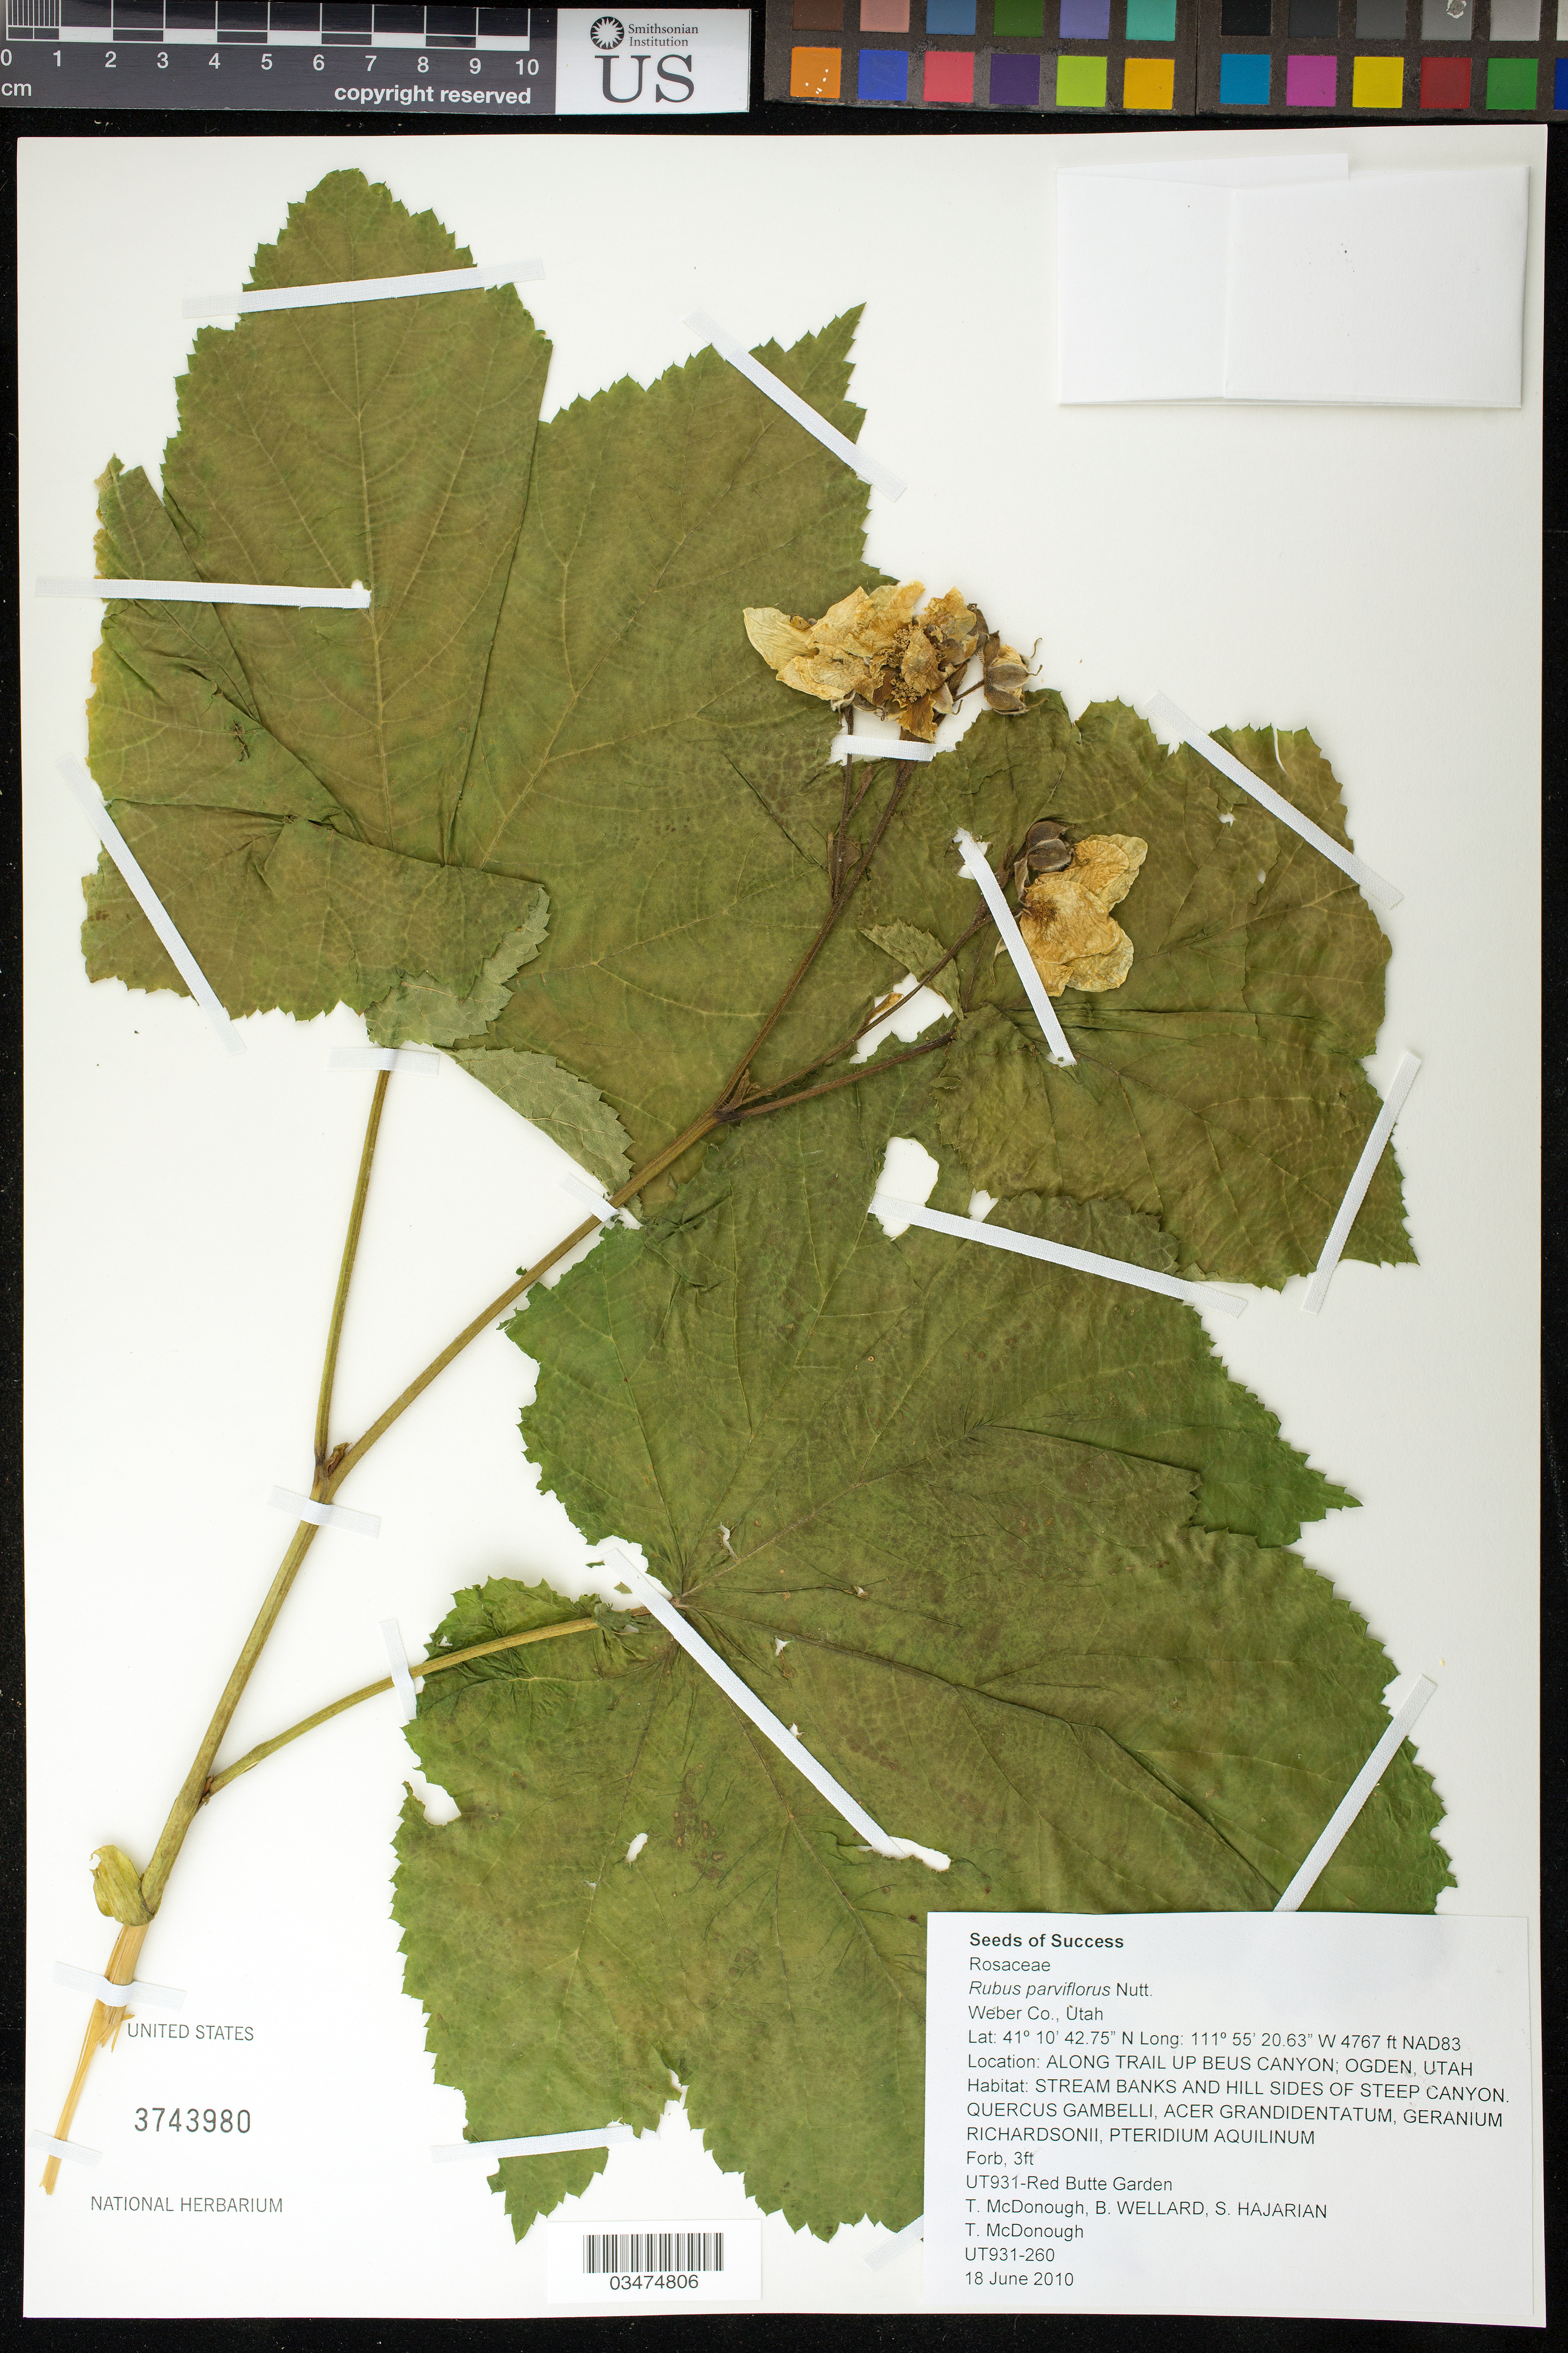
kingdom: Plantae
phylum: Tracheophyta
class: Magnoliopsida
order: Rosales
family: Rosaceae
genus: Rubus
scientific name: Rubus parviflorus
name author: Nutt.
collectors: T. McDonough, B. Wellard & S. Hajarian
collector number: UT931-260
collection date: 2010-06-18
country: United States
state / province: Utah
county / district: Weber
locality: Along trail up Beus Canyon, Ogden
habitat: Stream banks and hill sides of steep canyon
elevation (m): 1453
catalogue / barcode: US 3743980